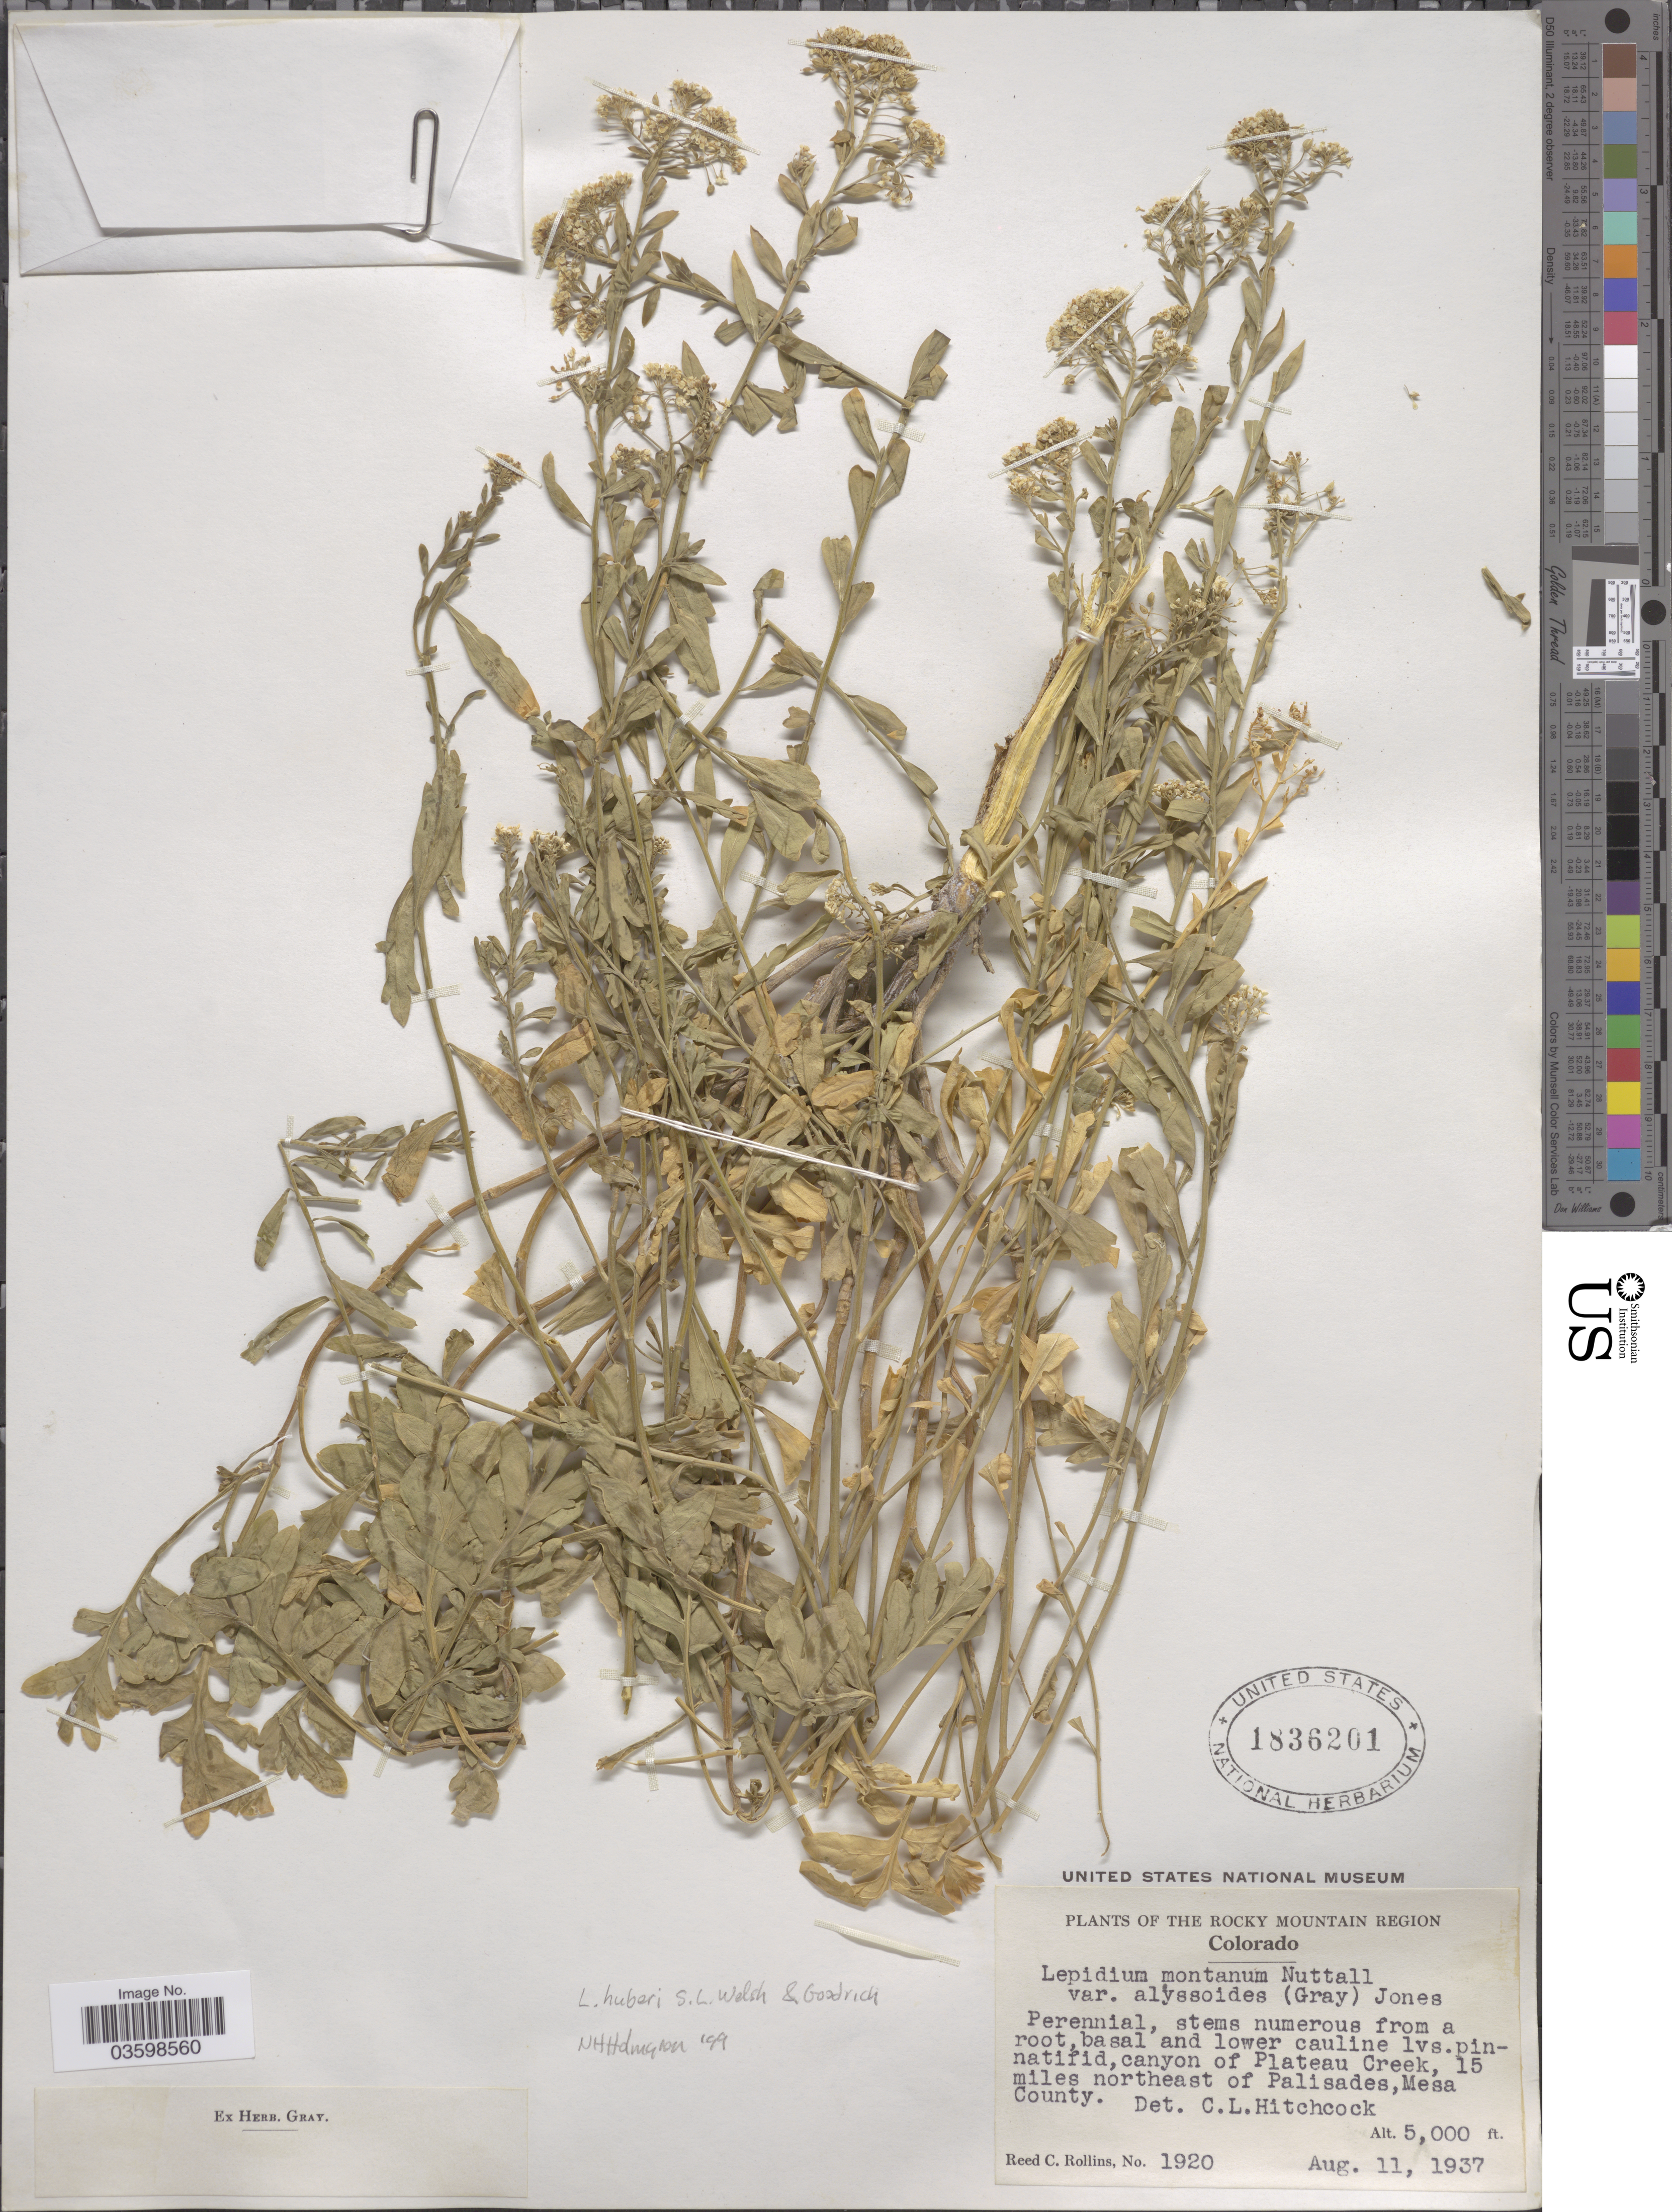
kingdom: Plantae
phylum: Tracheophyta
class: Magnoliopsida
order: Brassicales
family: Brassicaceae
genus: Lepidium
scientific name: Lepidium huberi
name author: S.L. Welsh & Goodrich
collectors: R. C. Rollins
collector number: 1920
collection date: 1937-08-11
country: United States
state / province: Colorado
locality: The Rocky Mountain Region. Canyon of Plateau Creek, 15 miles northeast of Palisades, Mesa County.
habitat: canyon of creek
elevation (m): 1524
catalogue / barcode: US 1836201